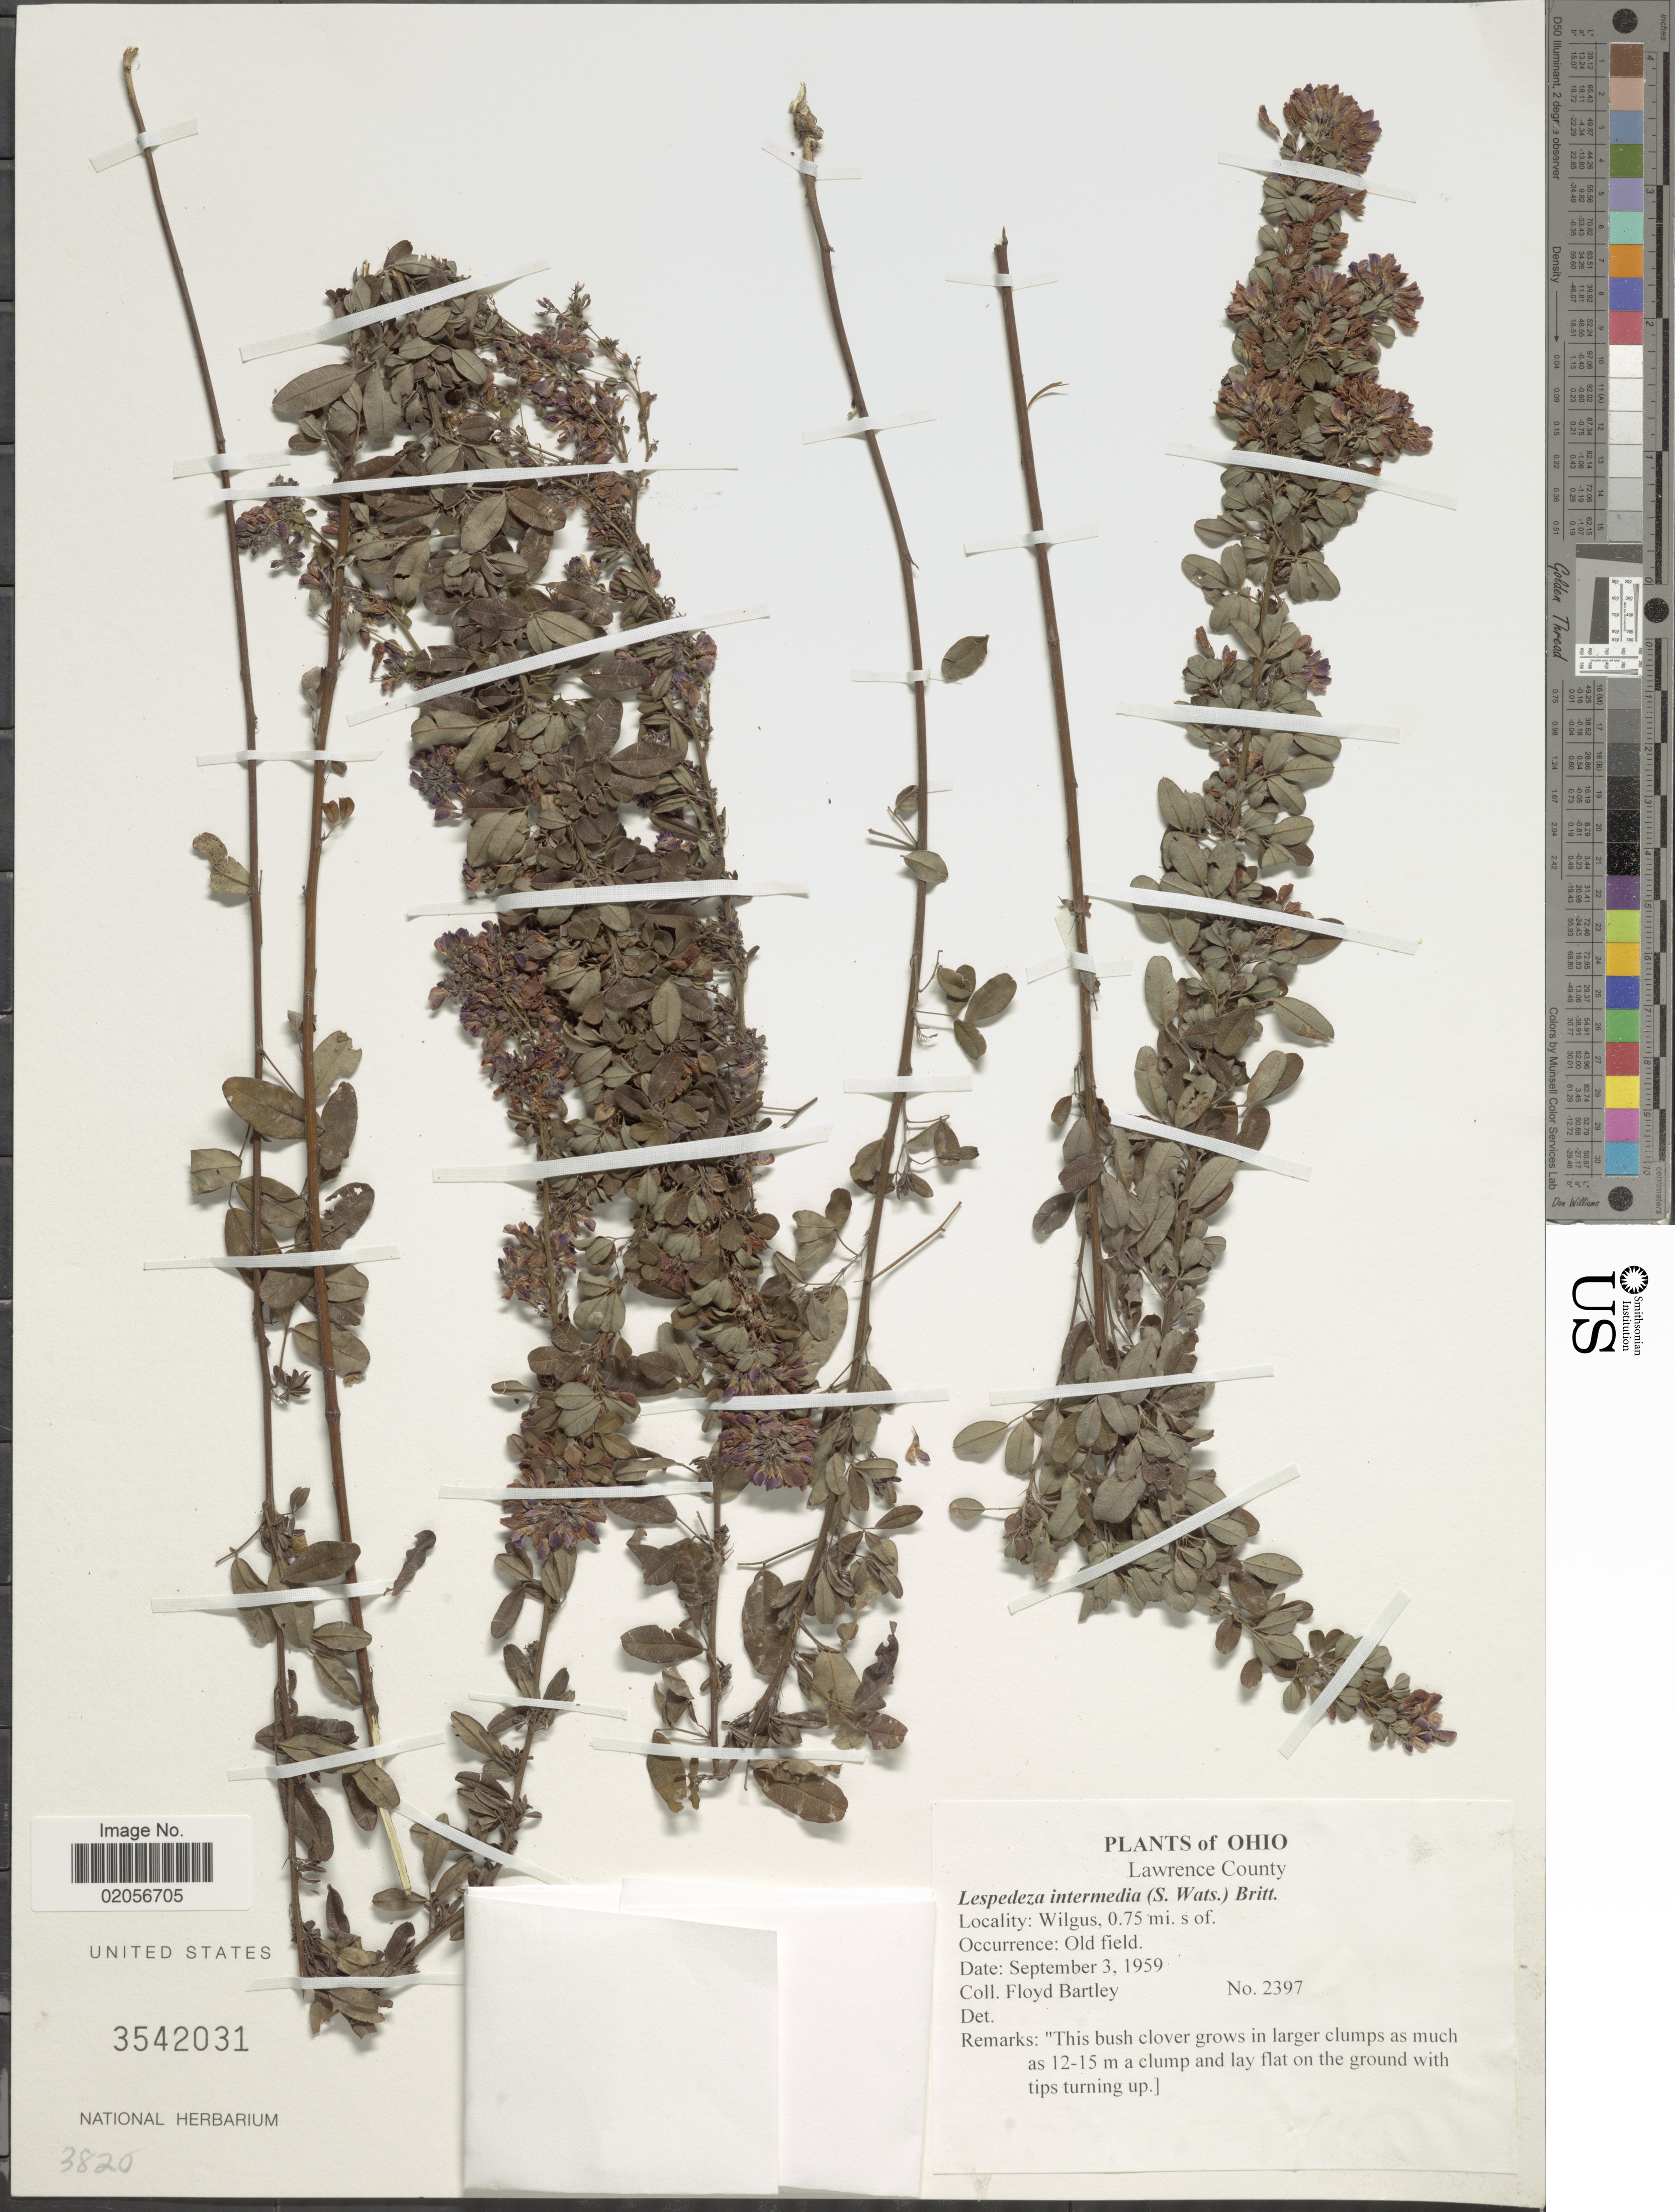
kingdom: Plantae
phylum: Tracheophyta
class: Magnoliopsida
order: Fabales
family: Fabaceae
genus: Lespedeza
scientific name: Lespedeza intermedia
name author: (S. Watson) Britton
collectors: F. Bartley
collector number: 2397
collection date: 1959-09-03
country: United States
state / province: Ohio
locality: Lawrence County, Wilgus, 0.75 mi s of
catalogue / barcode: US 3542031